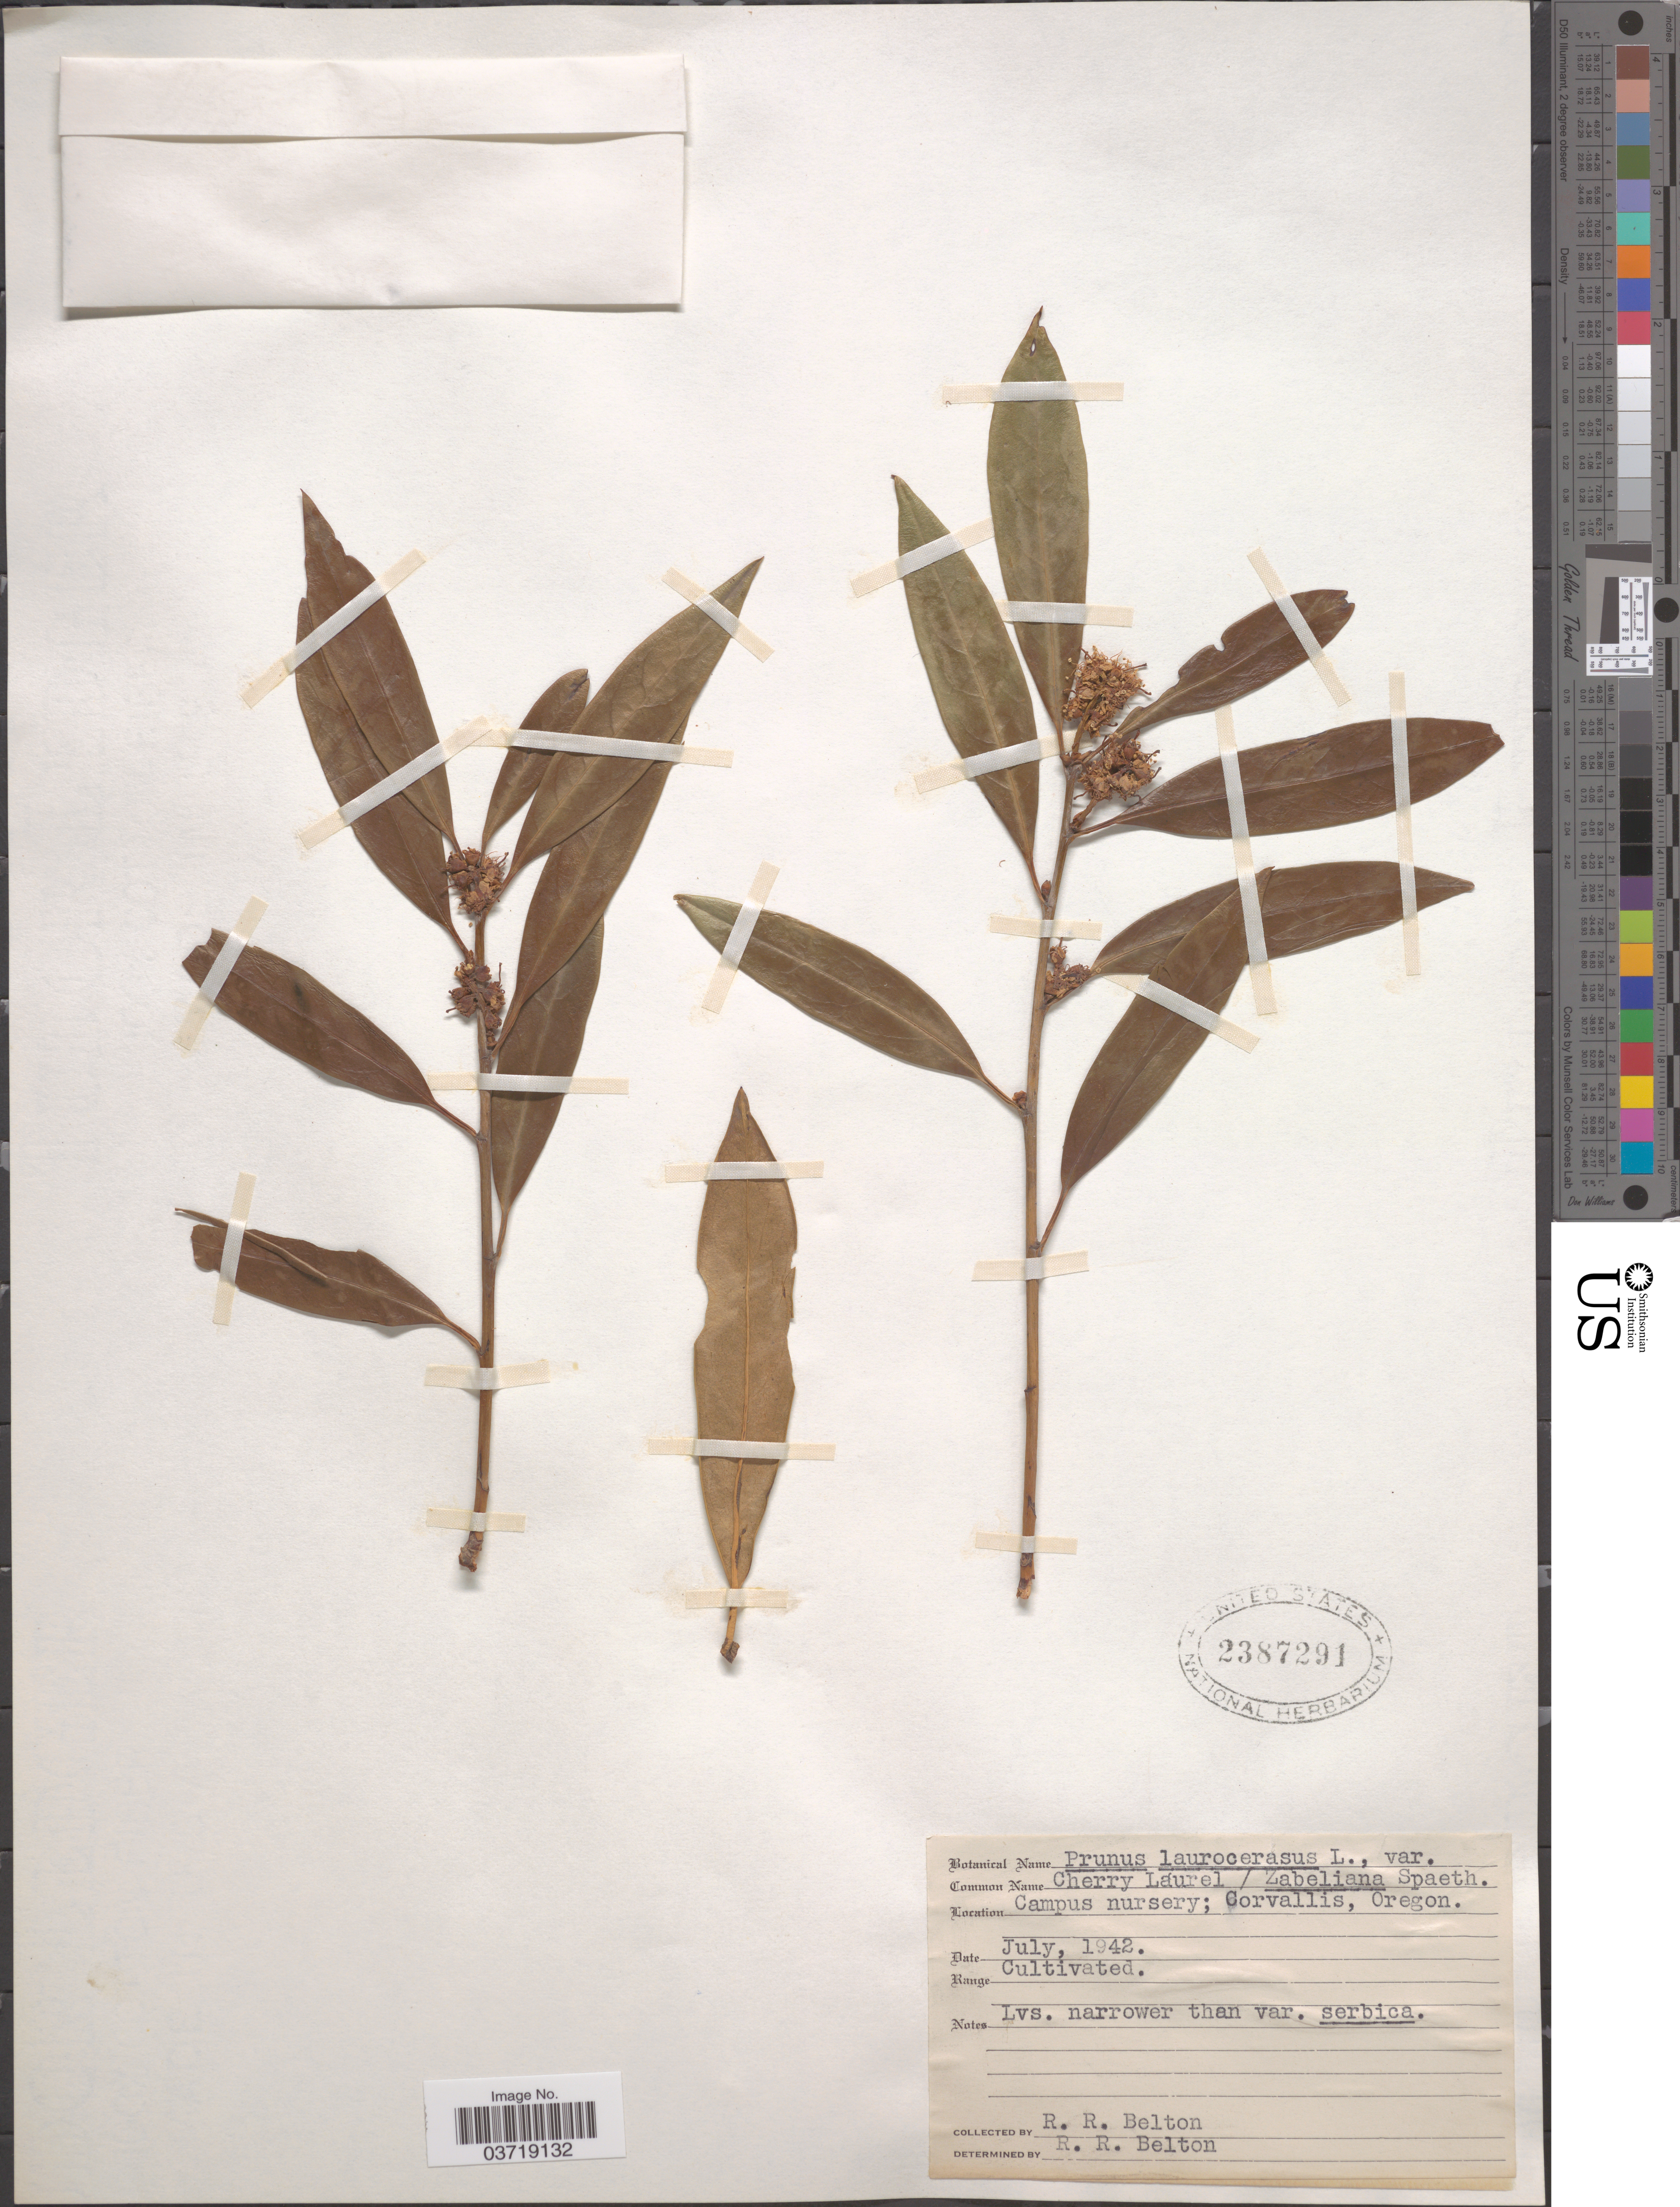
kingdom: Plantae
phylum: Tracheophyta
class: Magnoliopsida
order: Rosales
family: Rosaceae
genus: Prunus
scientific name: Prunus laurocerasus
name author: L.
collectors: R. Belton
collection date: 1942-07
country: United States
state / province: Oregon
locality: Campus nursery; Corvallis.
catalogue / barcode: US 2387291